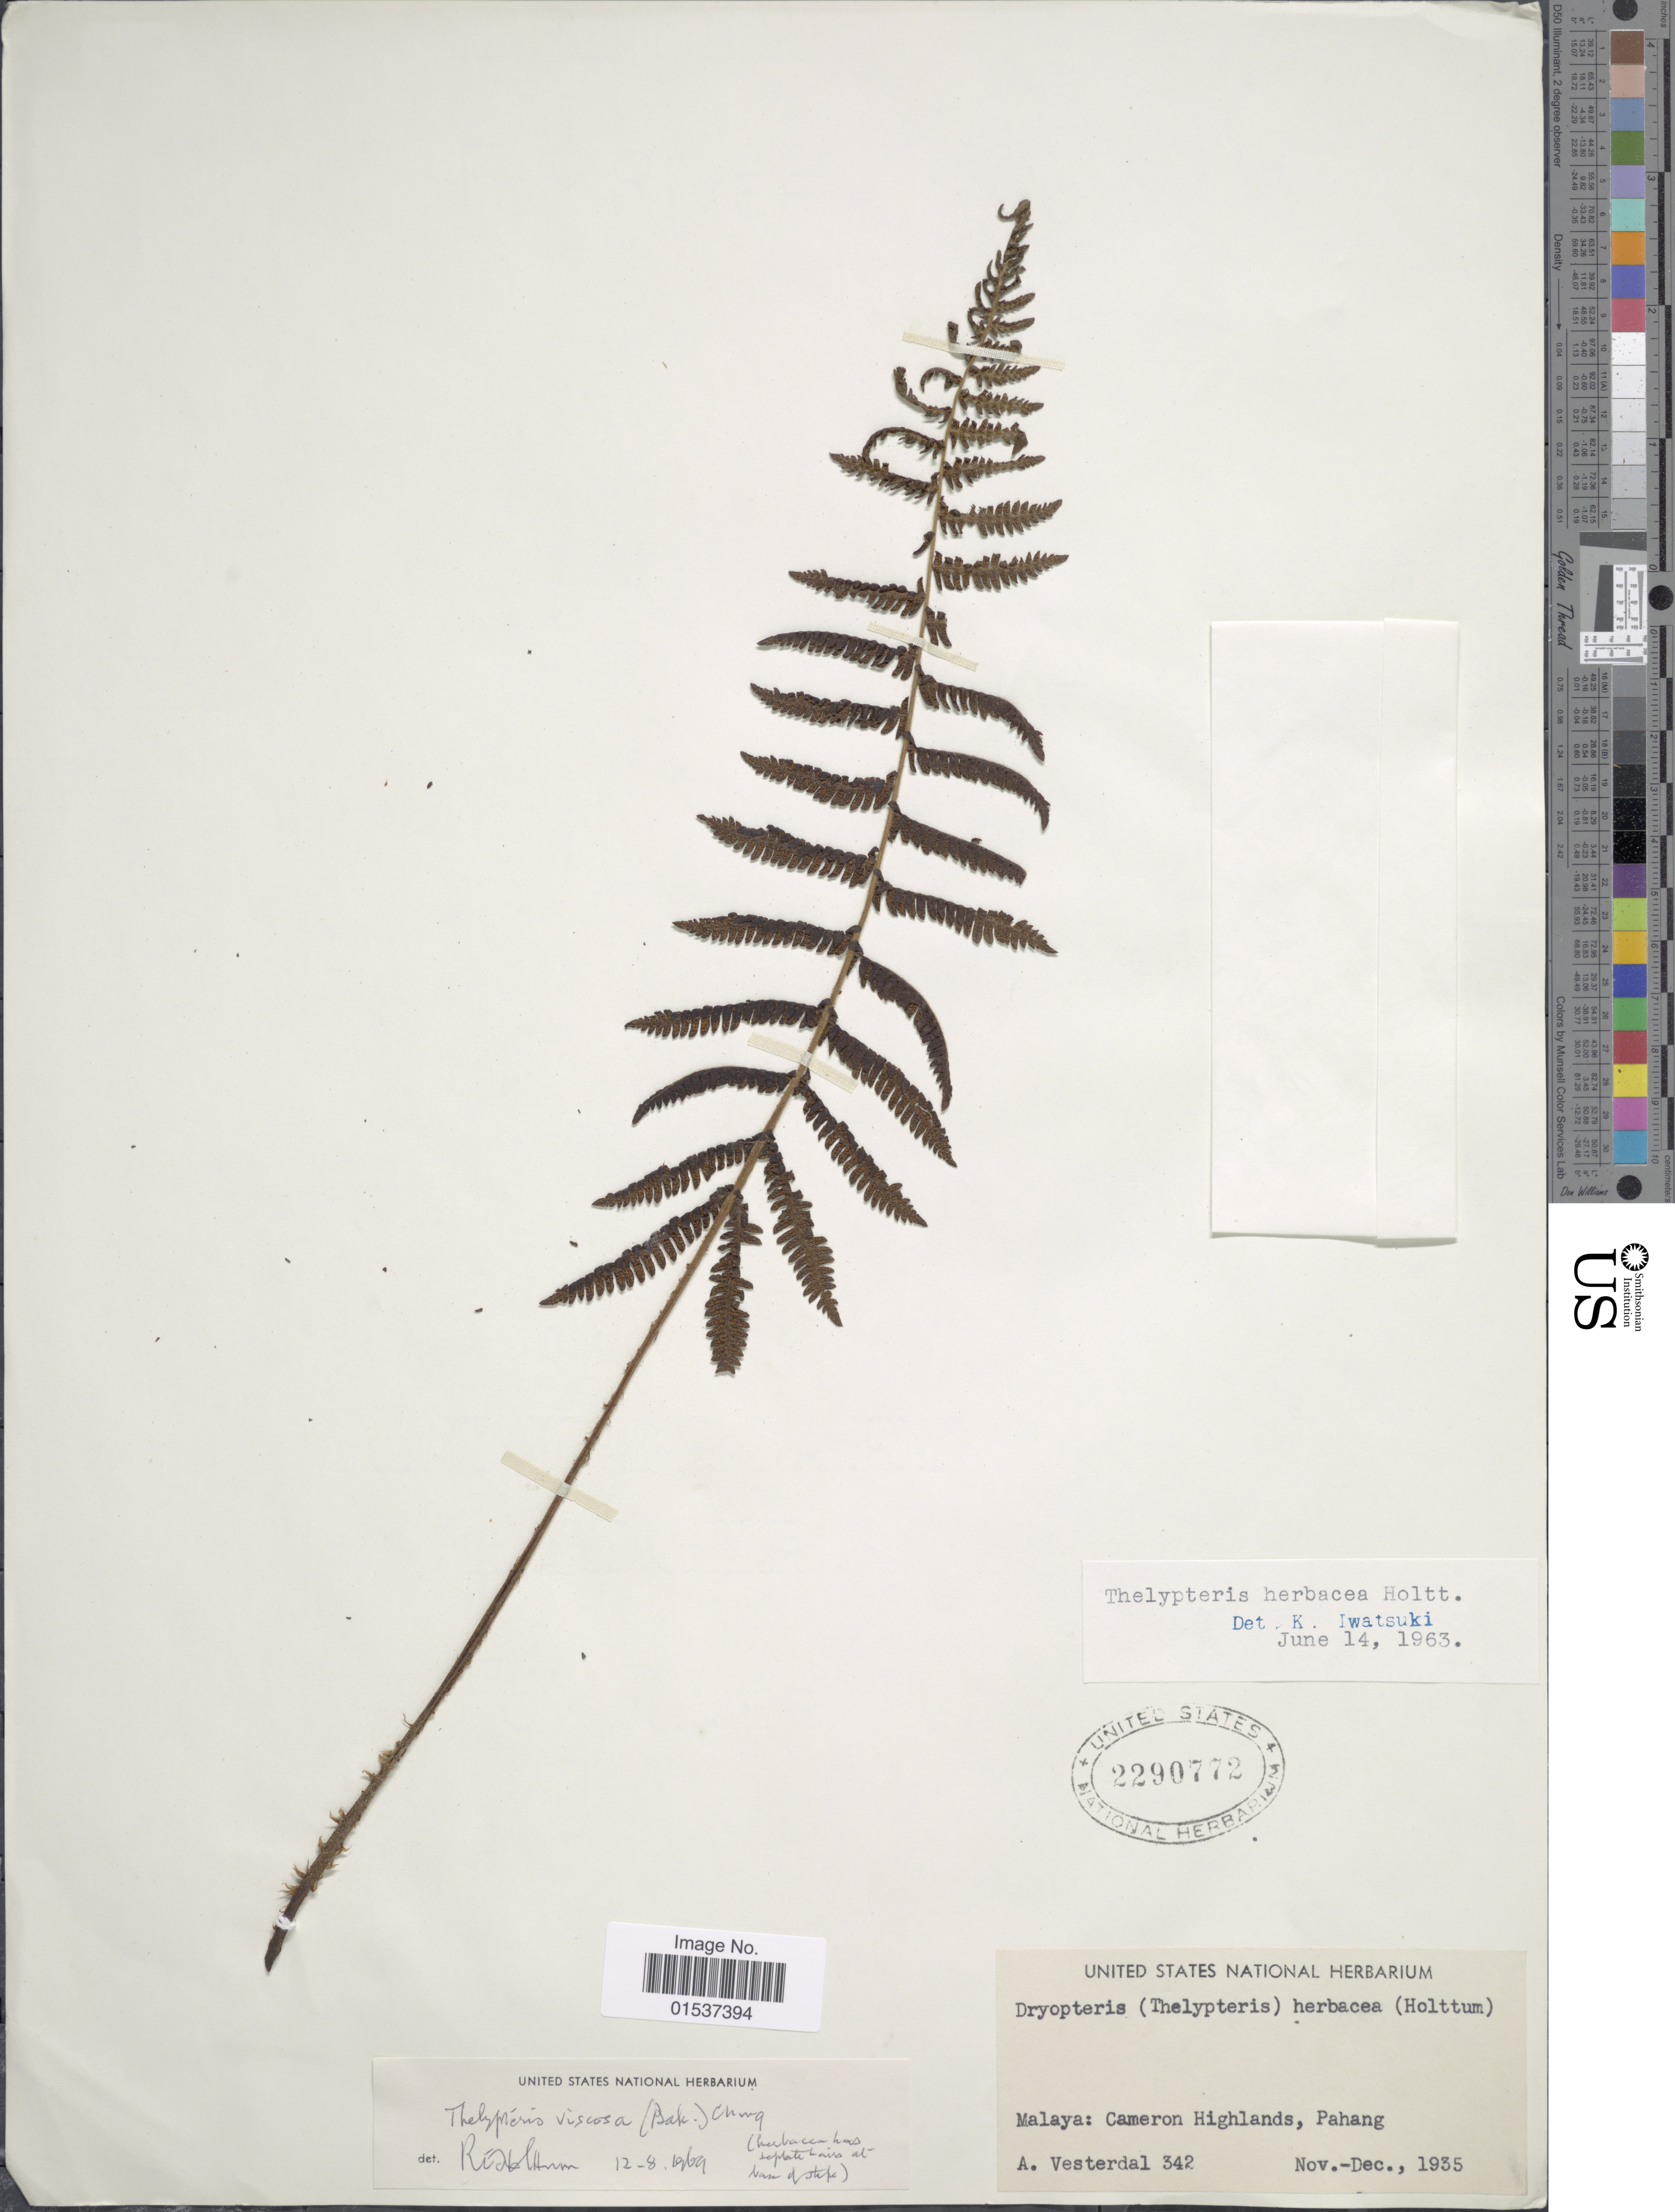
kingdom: Plantae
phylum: Tracheophyta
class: Polypodiopsida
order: Polypodiales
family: Thelypteridaceae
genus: Coryphopteris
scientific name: Coryphopteris viscosa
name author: (Baker) Holttum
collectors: A. Vesterdal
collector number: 342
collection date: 1935-11/1935-12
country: Malaysia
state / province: Pahang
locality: Malaya: Cameron Highlands, Pahang.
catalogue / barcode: US 2290772